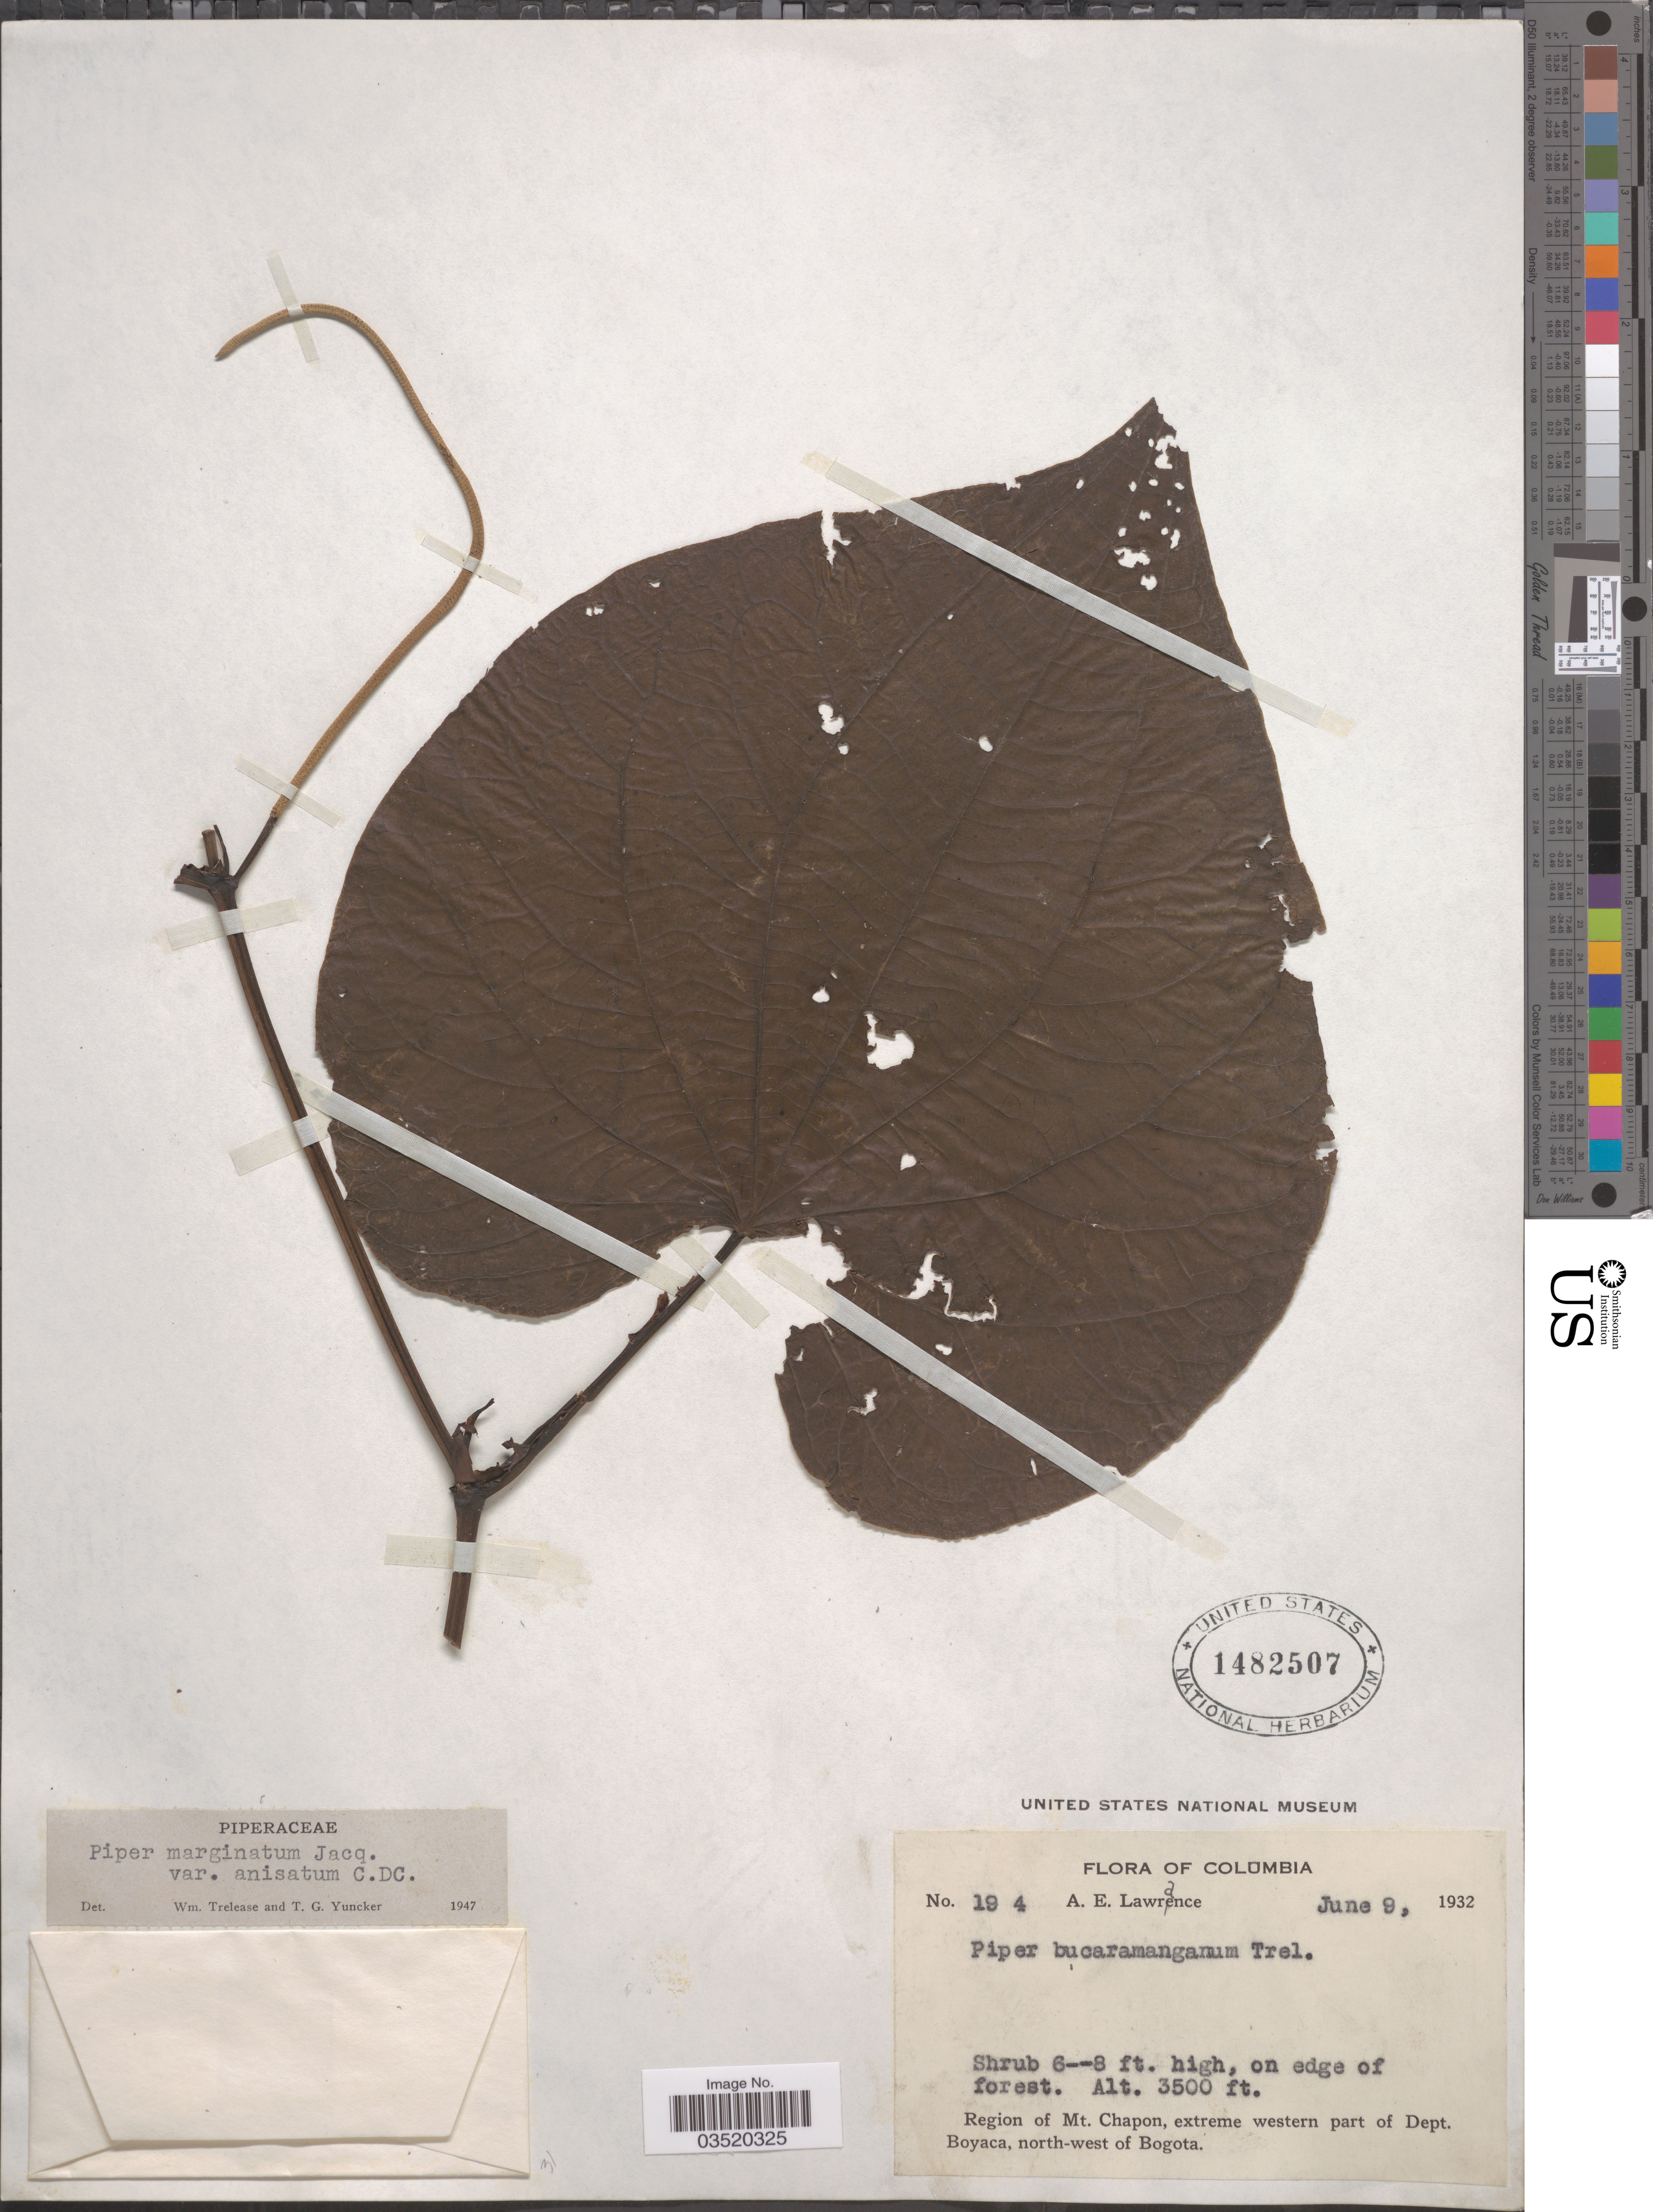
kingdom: Plantae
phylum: Tracheophyta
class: Magnoliopsida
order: Piperales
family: Piperaceae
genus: Piper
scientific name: Piper marginatum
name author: Jacq.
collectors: A. Lawrance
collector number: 194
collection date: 1932-06-09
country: Colombia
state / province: Boyacá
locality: Region of Mt. Chapon, extreme western part of Dept. Boyaca, north-west of Bogota.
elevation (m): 1067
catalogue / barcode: US 1482507